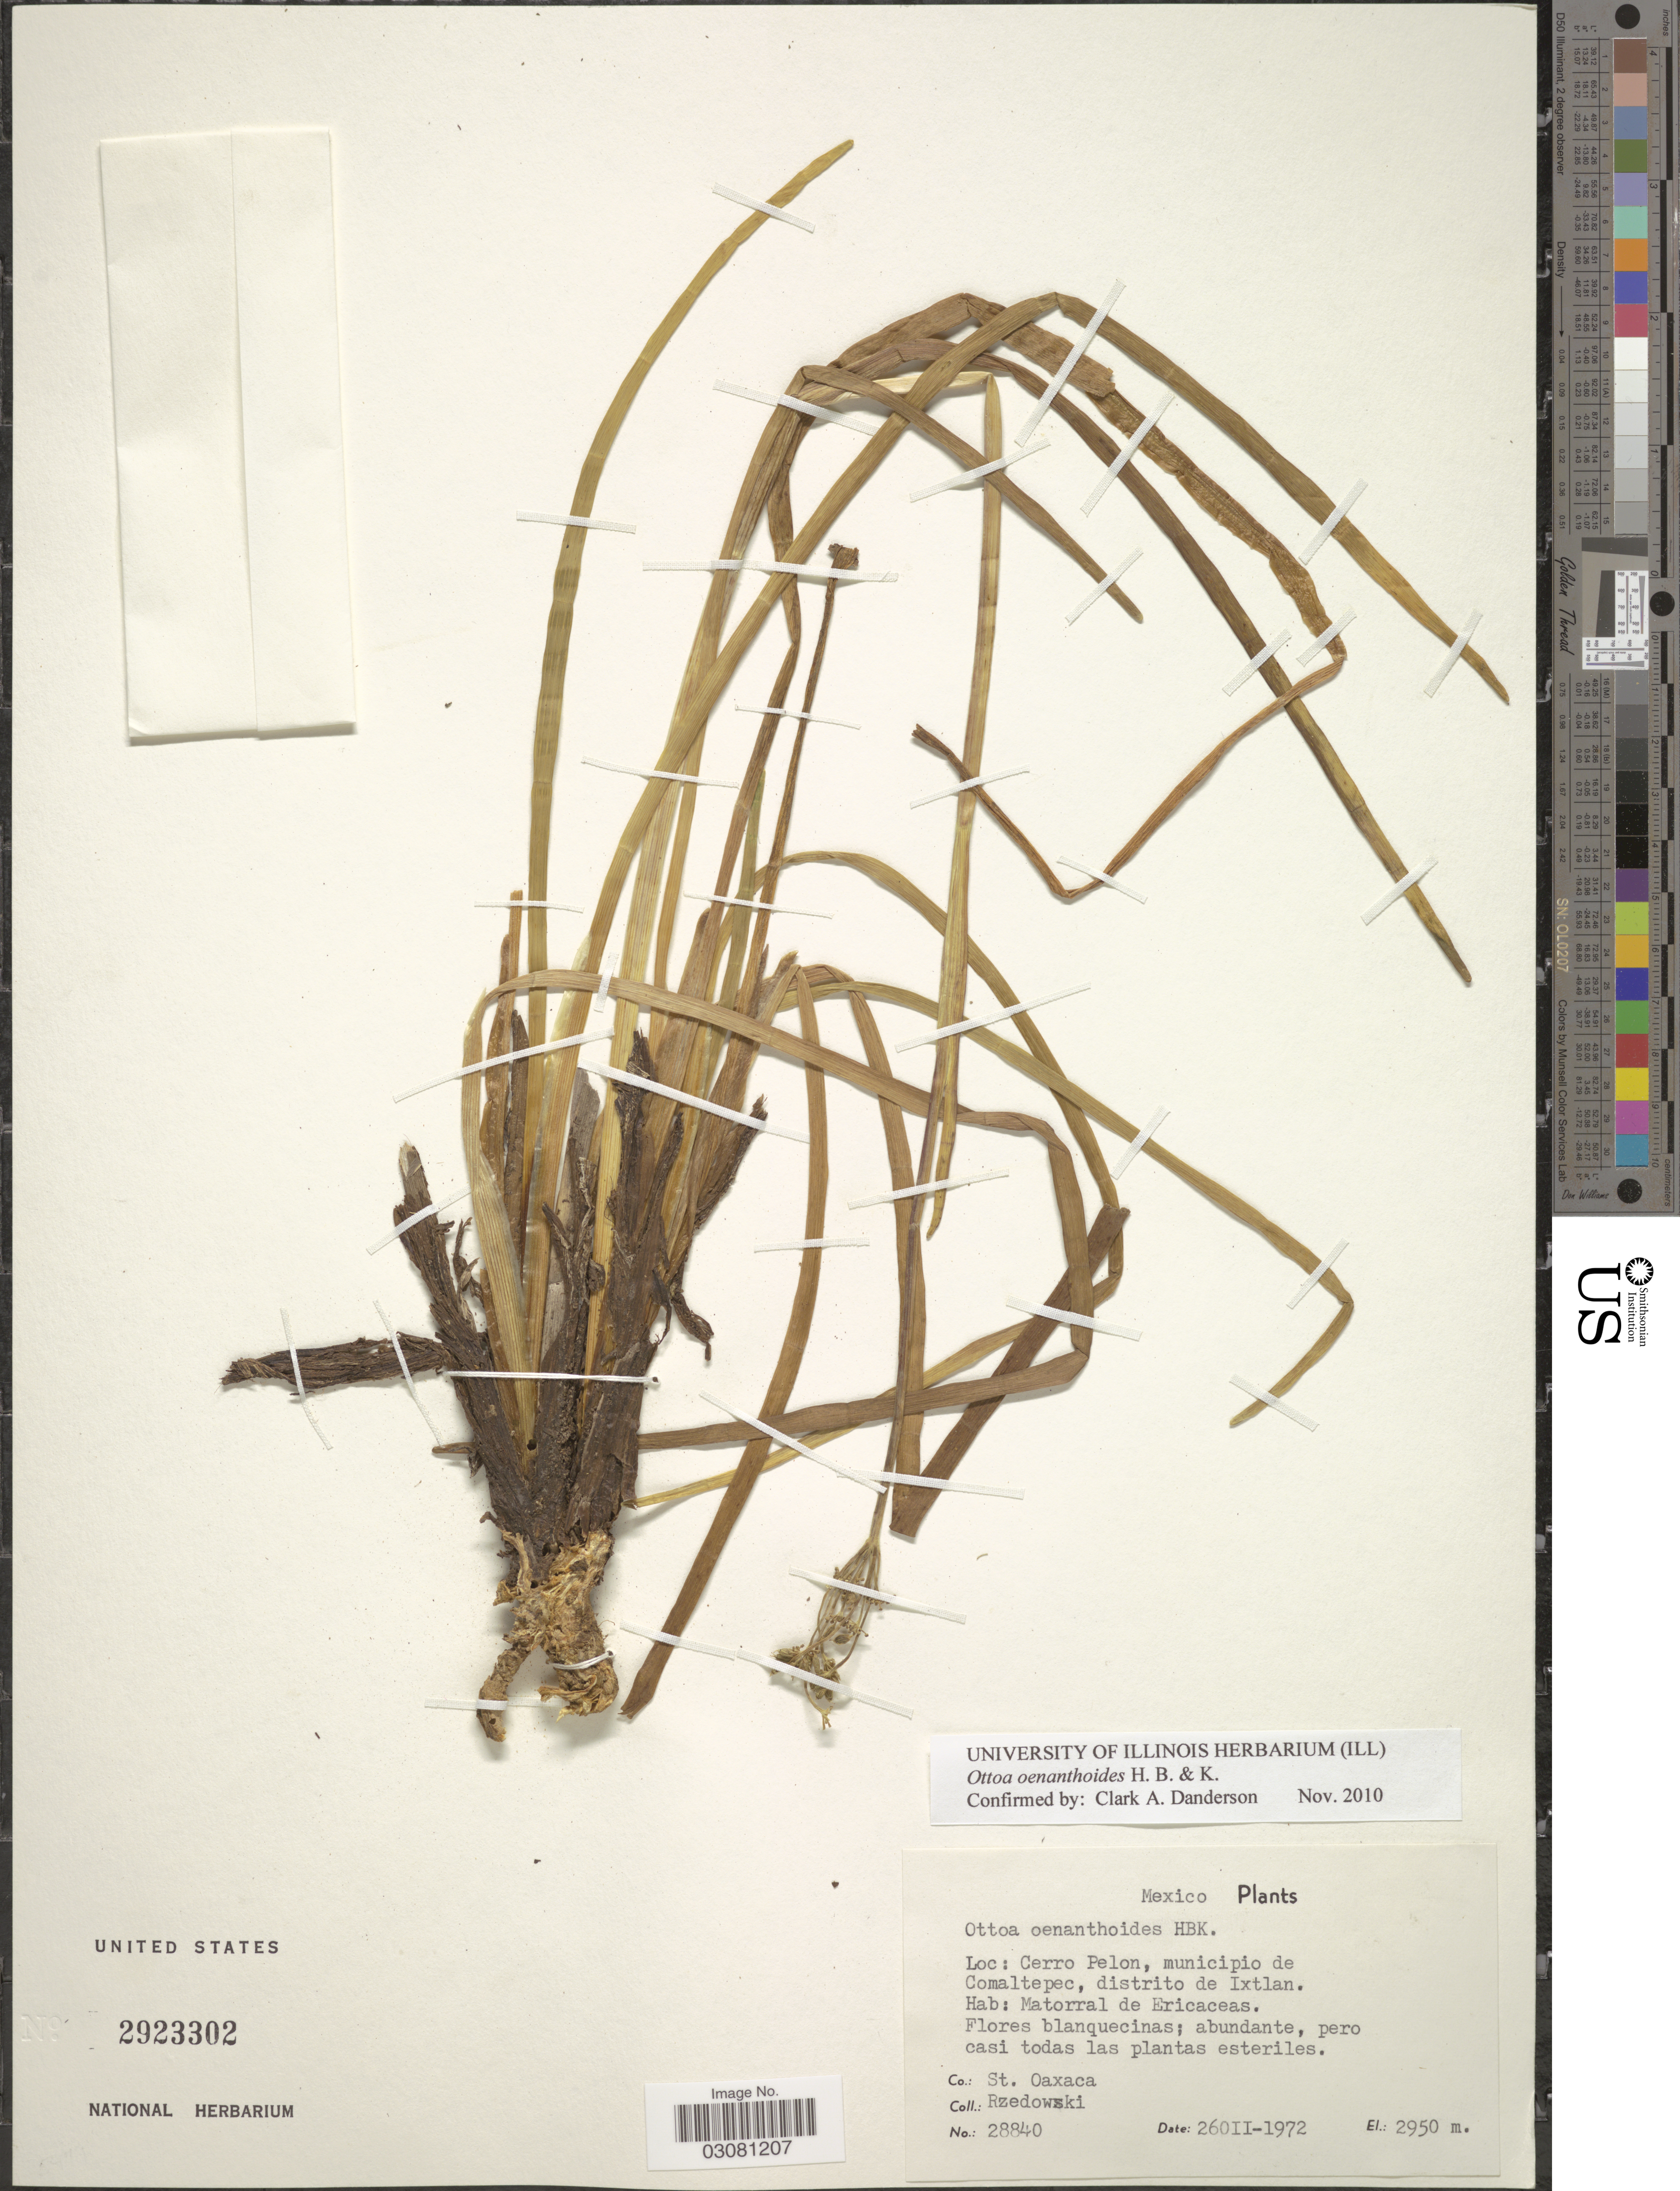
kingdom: Plantae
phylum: Tracheophyta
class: Magnoliopsida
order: Apiales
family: Apiaceae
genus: Ottoa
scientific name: Ottoa oenanthoides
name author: Kunth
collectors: Rzedowski, --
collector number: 28840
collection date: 1972-02-26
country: Mexico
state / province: Oaxaca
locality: Cerro Pelon, municipio de Comaltepec, distrito de Ixtlan. Co.: St. Oaxaca.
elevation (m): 2950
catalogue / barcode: US 2923302